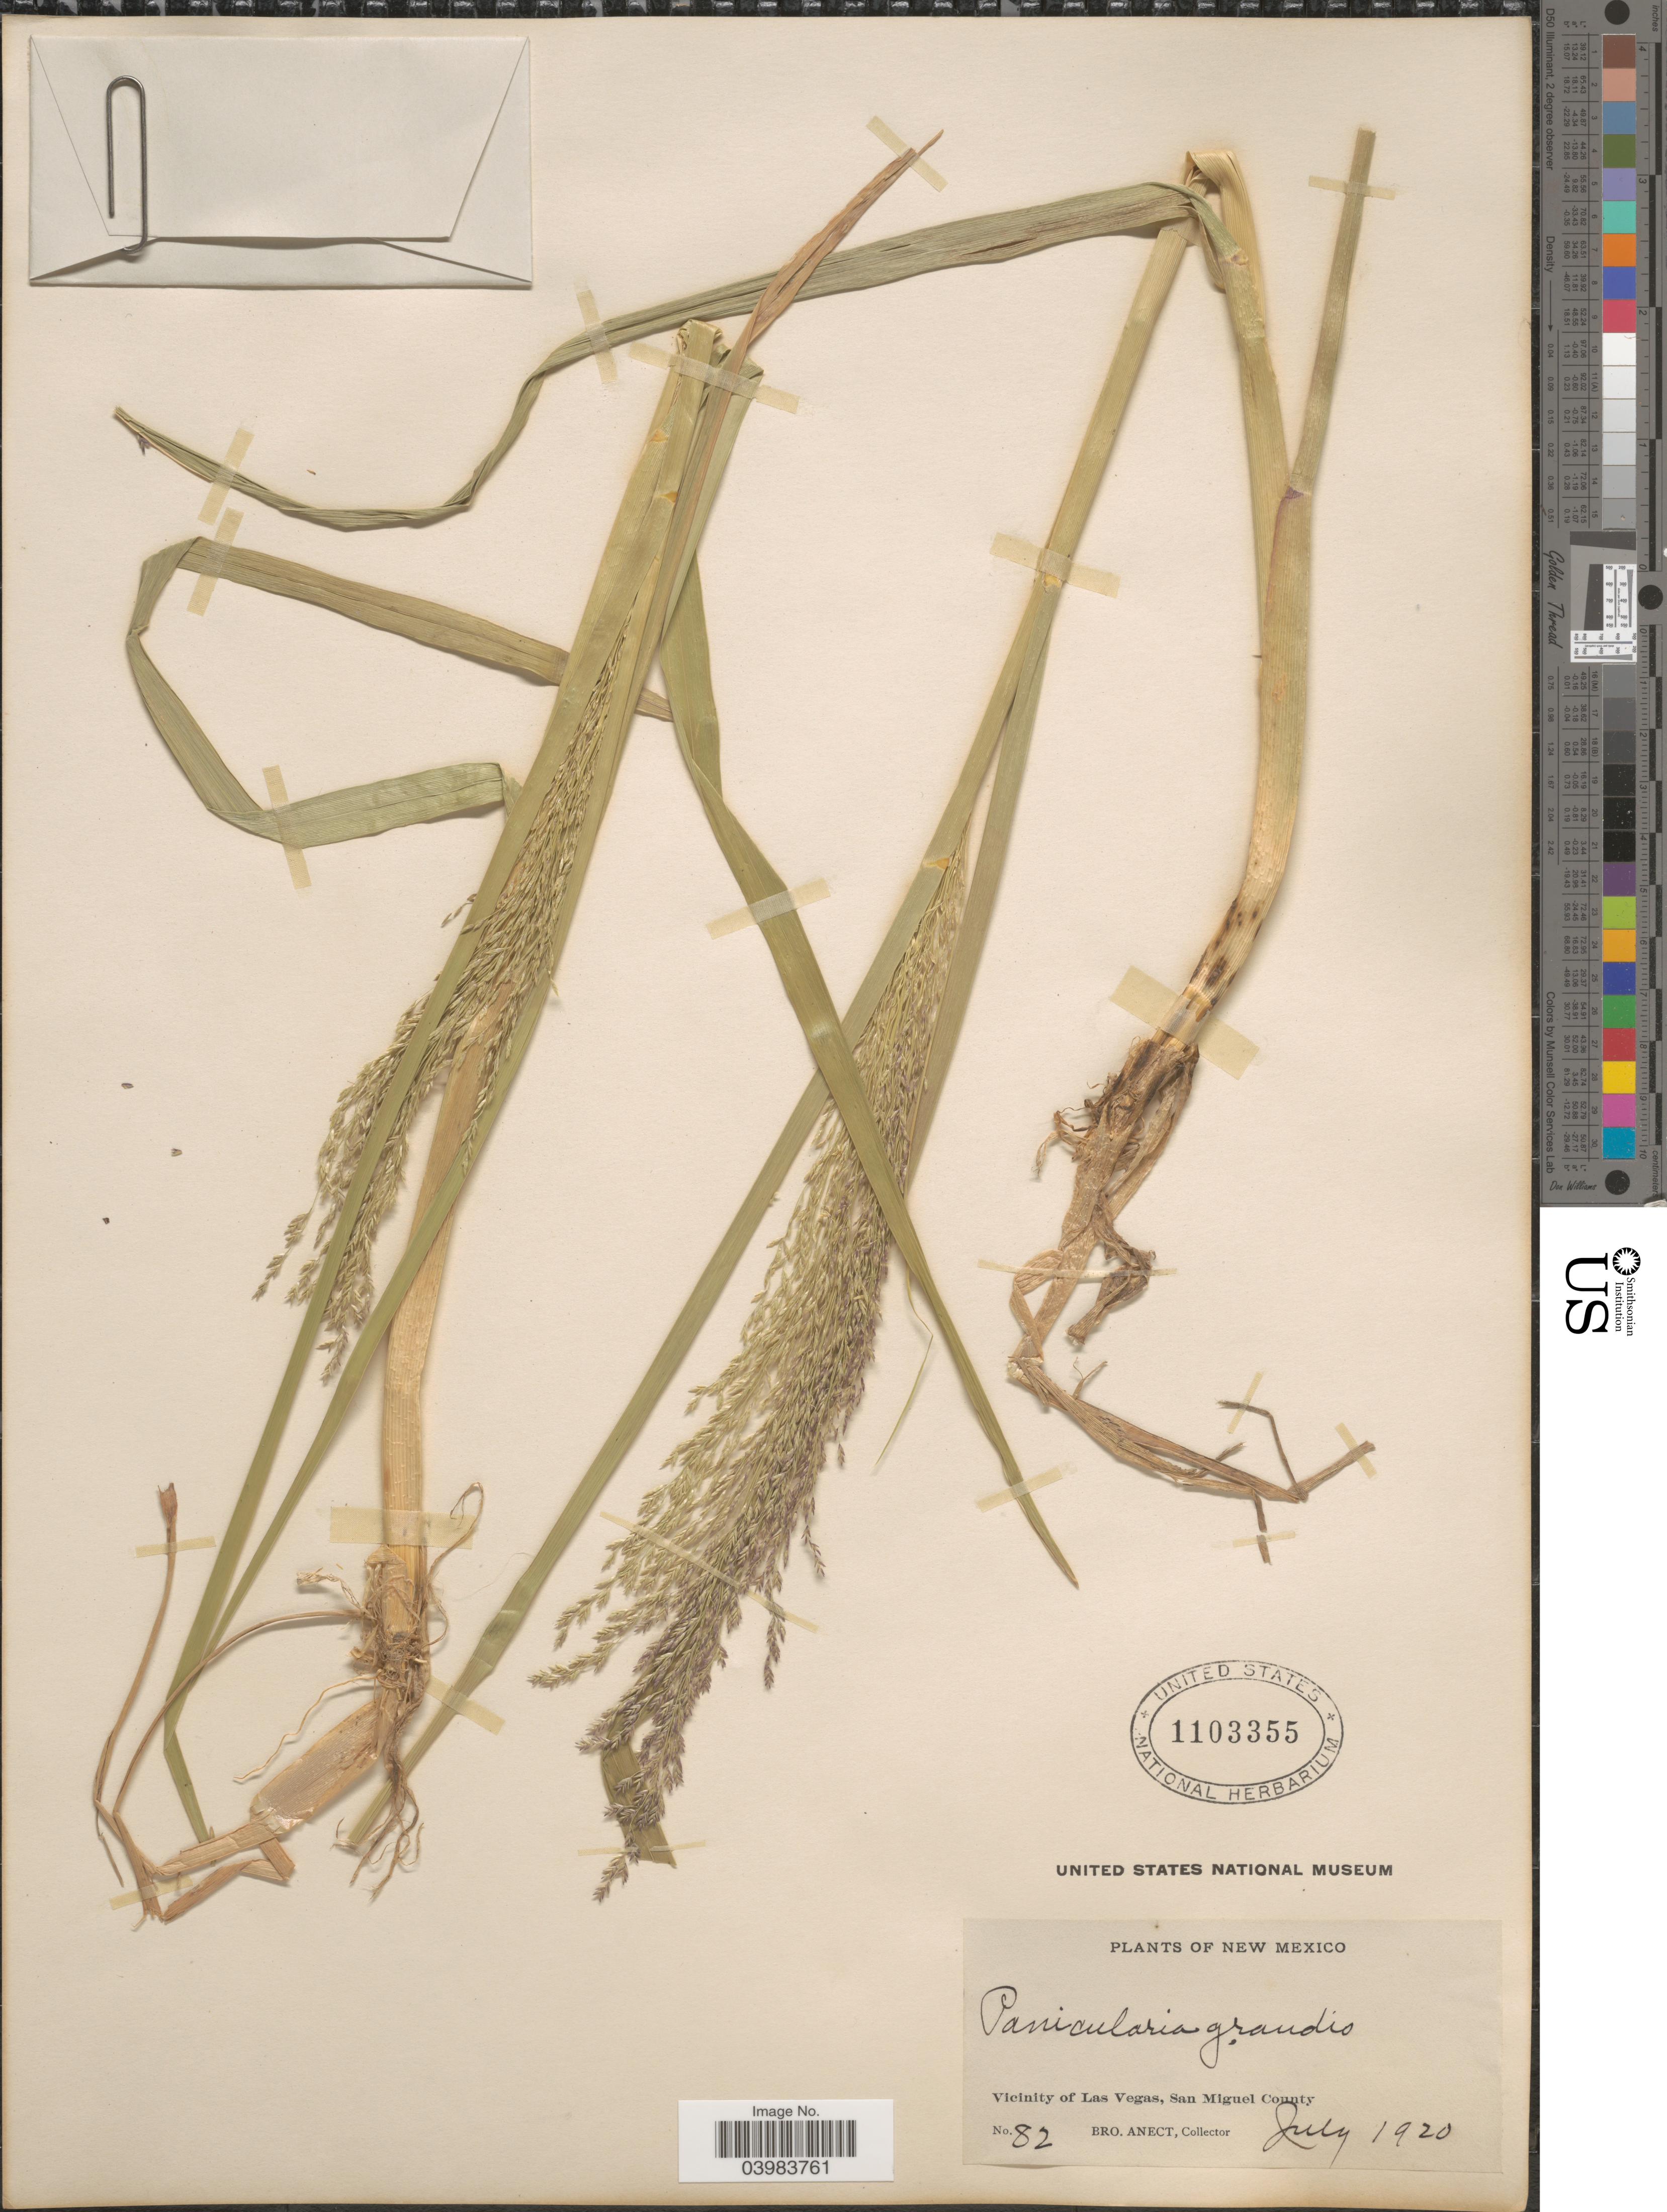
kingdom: Plantae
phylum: Tracheophyta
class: Liliopsida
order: Poales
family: Poaceae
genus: Glyceria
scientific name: Glyceria grandis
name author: S. Watson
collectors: B. Anect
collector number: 82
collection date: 1920-07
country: United States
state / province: New Mexico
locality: Vicinity of Las Vegas, San Miguel County.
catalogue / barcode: US 1103355